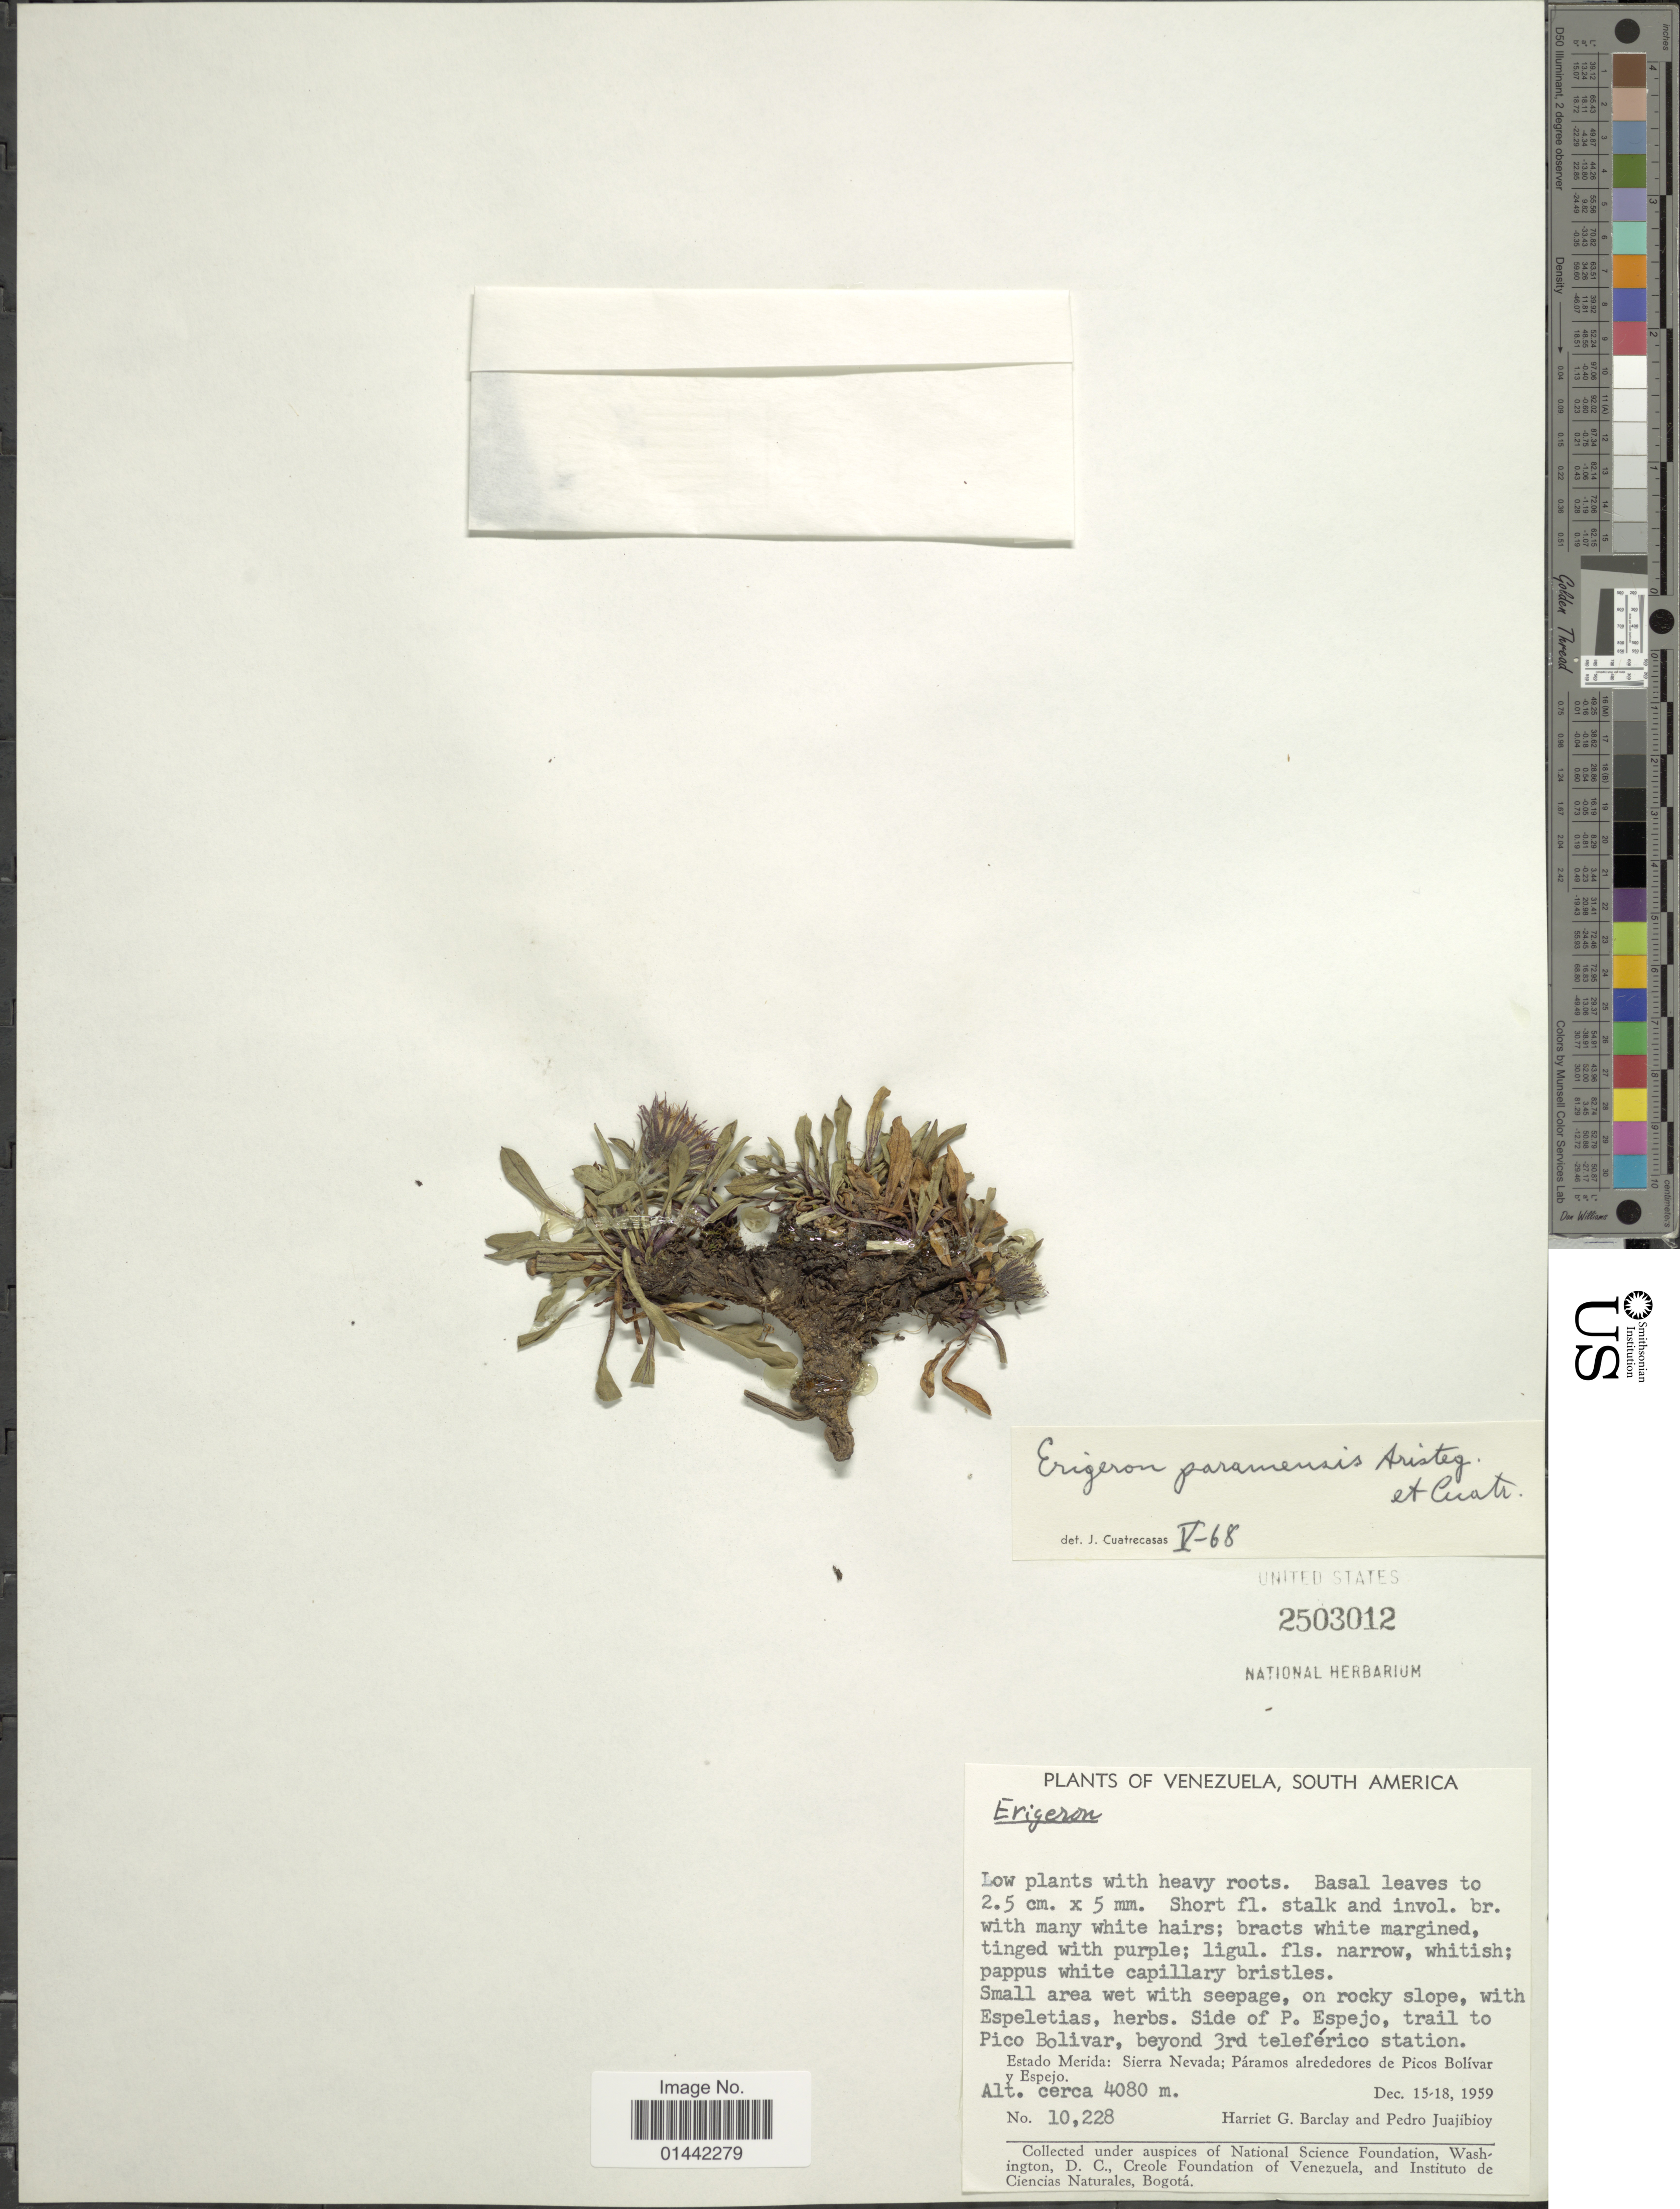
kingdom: Plantae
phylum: Tracheophyta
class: Magnoliopsida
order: Asterales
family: Asteraceae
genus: Erigeron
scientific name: Erigeron paramensis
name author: Aristeg. & Cuatrec.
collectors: H. G. Barclay & P. Juajibioy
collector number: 10228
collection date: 1959-12-15/1959-12-18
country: Venezuela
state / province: Mérida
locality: Side of P. Espejo, trail to Pico Bolivar, beyond teleférico station, Sierra Nevada; Páramos alrededores de Picos Bolívar y Espejo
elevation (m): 4080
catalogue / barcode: US 2503012